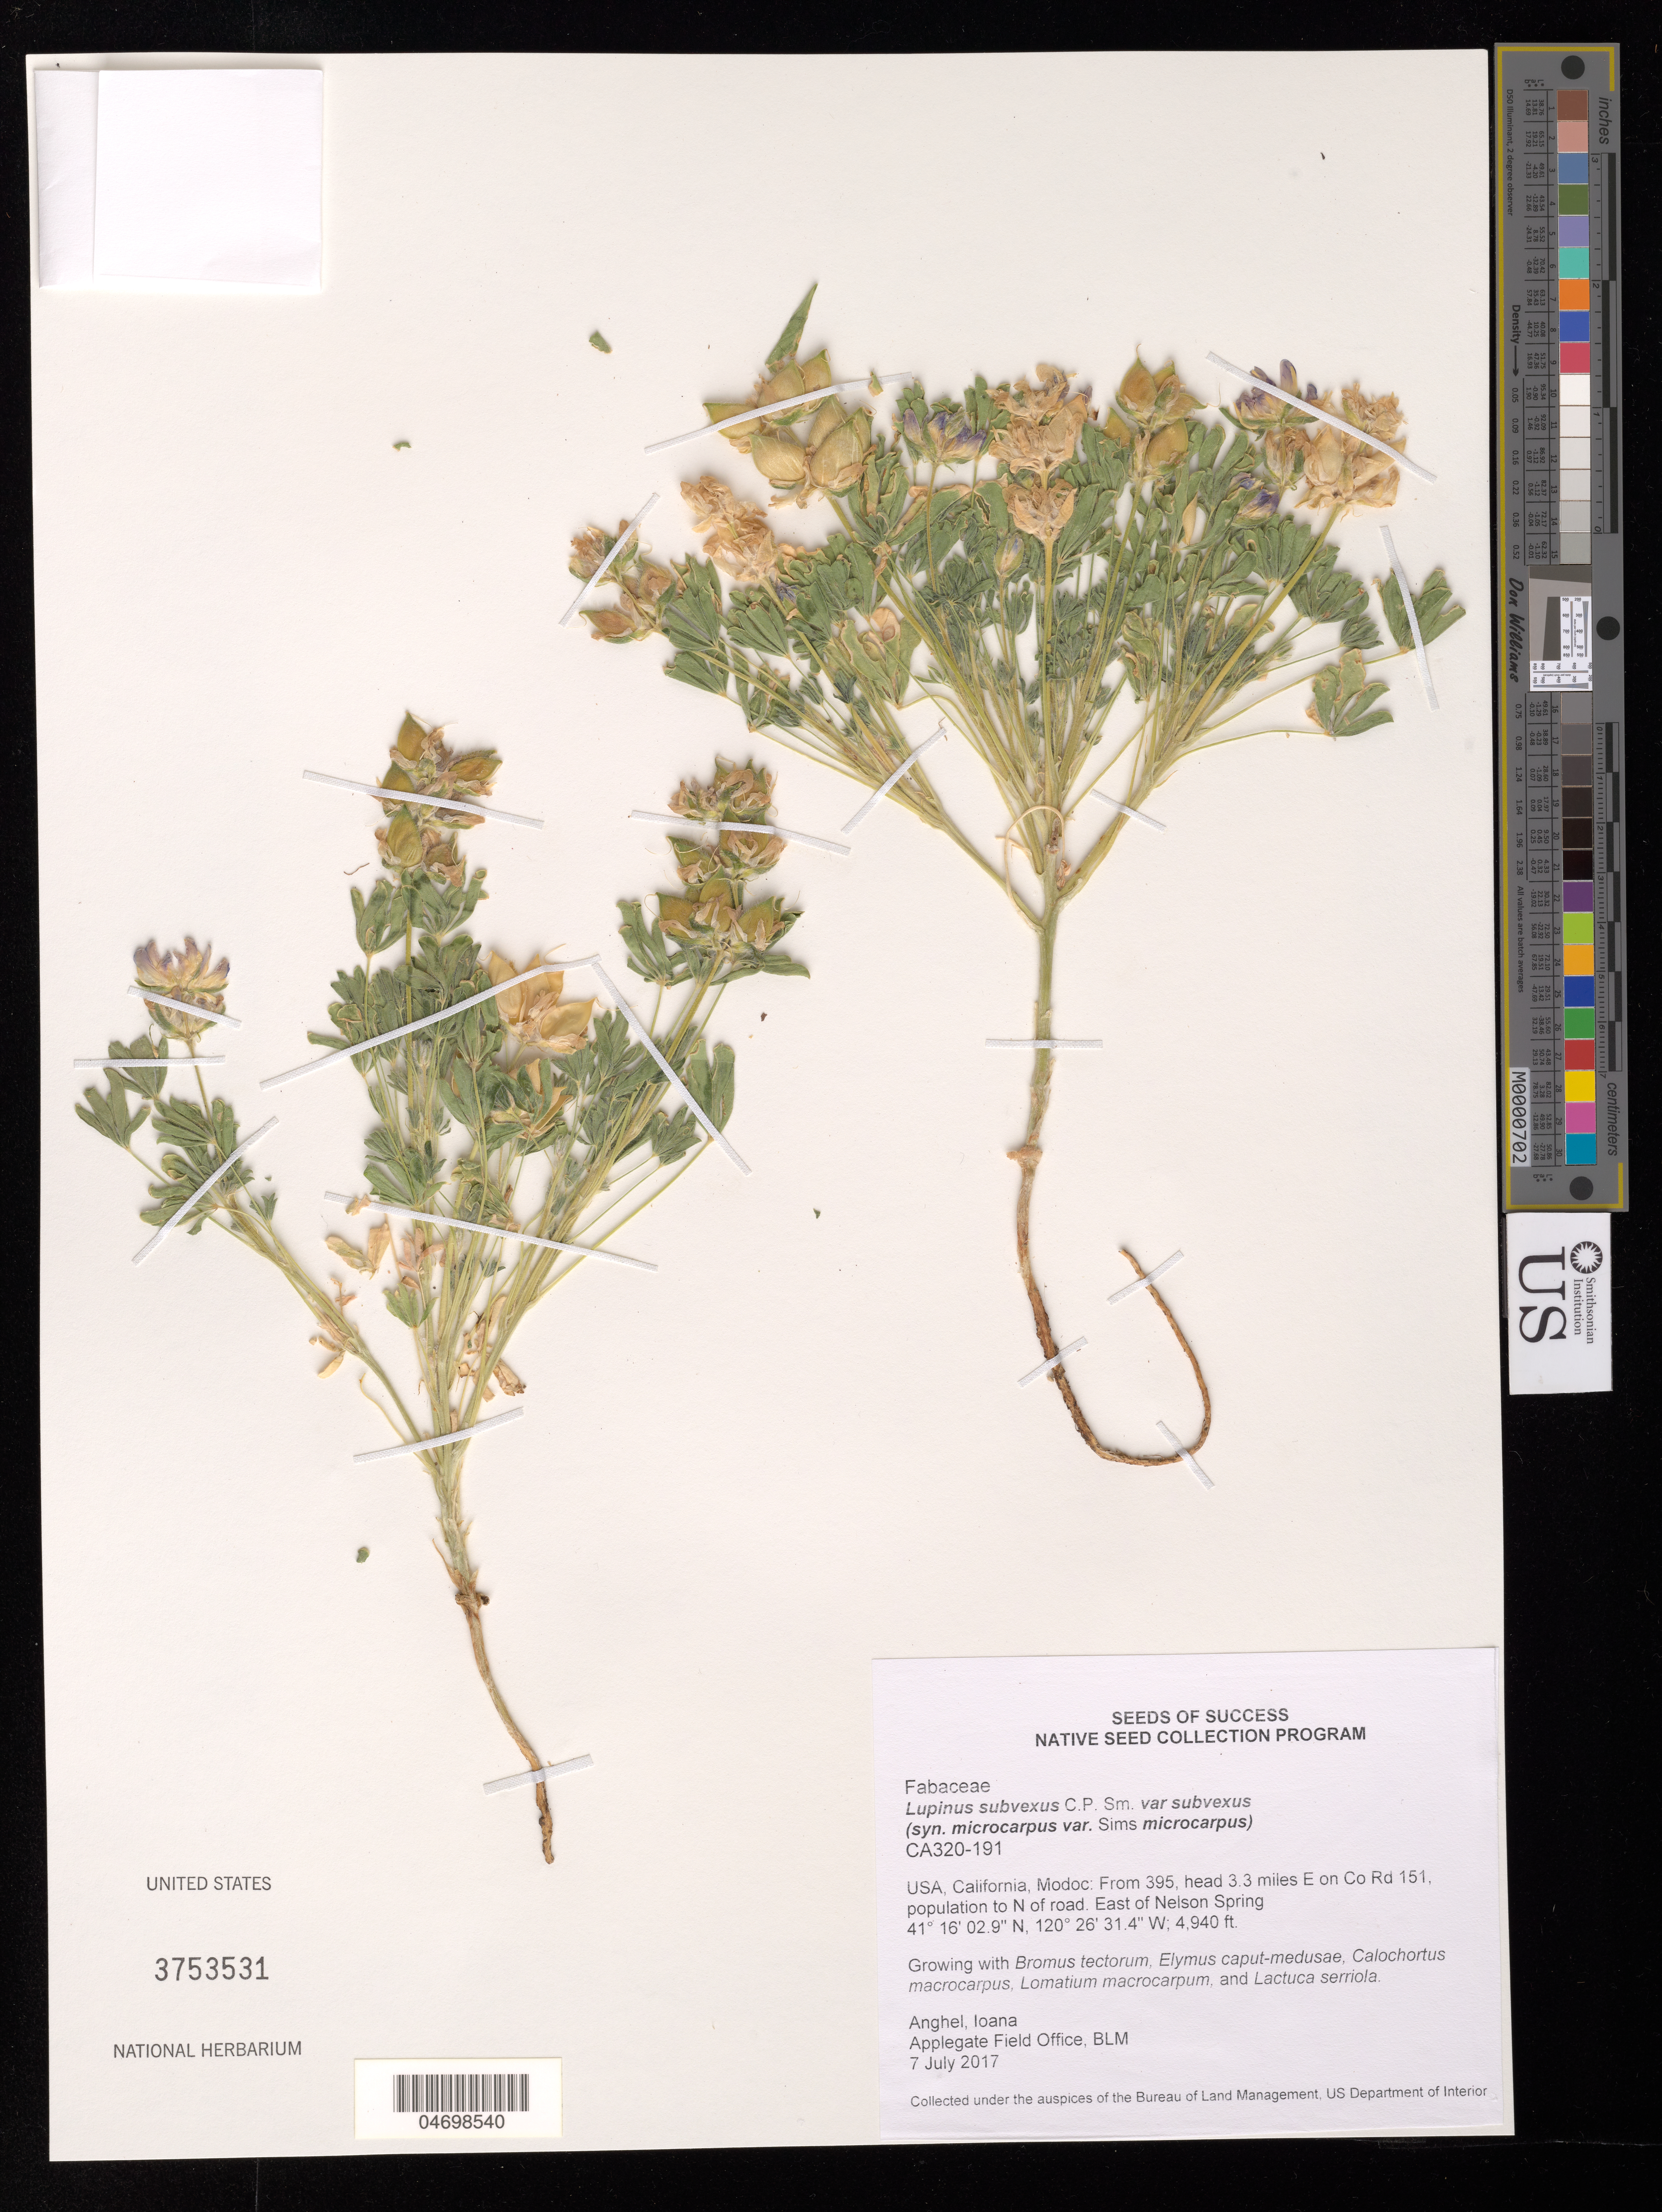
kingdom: Plantae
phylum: Tracheophyta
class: Magnoliopsida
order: Fabales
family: Fabaceae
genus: Lupinus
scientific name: Lupinus subvexus var. subvexus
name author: C.P. Sm.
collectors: I. Anghel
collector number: CA320-191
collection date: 2017-07-07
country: United States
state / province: California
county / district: Modoc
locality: S Likely Tablelands, E of Nelson Spring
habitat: Invasive grassland. With Bromus tectorum, Lomatium macrocarpum, Lactuca serriola, etc.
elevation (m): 1506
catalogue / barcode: US 3753531